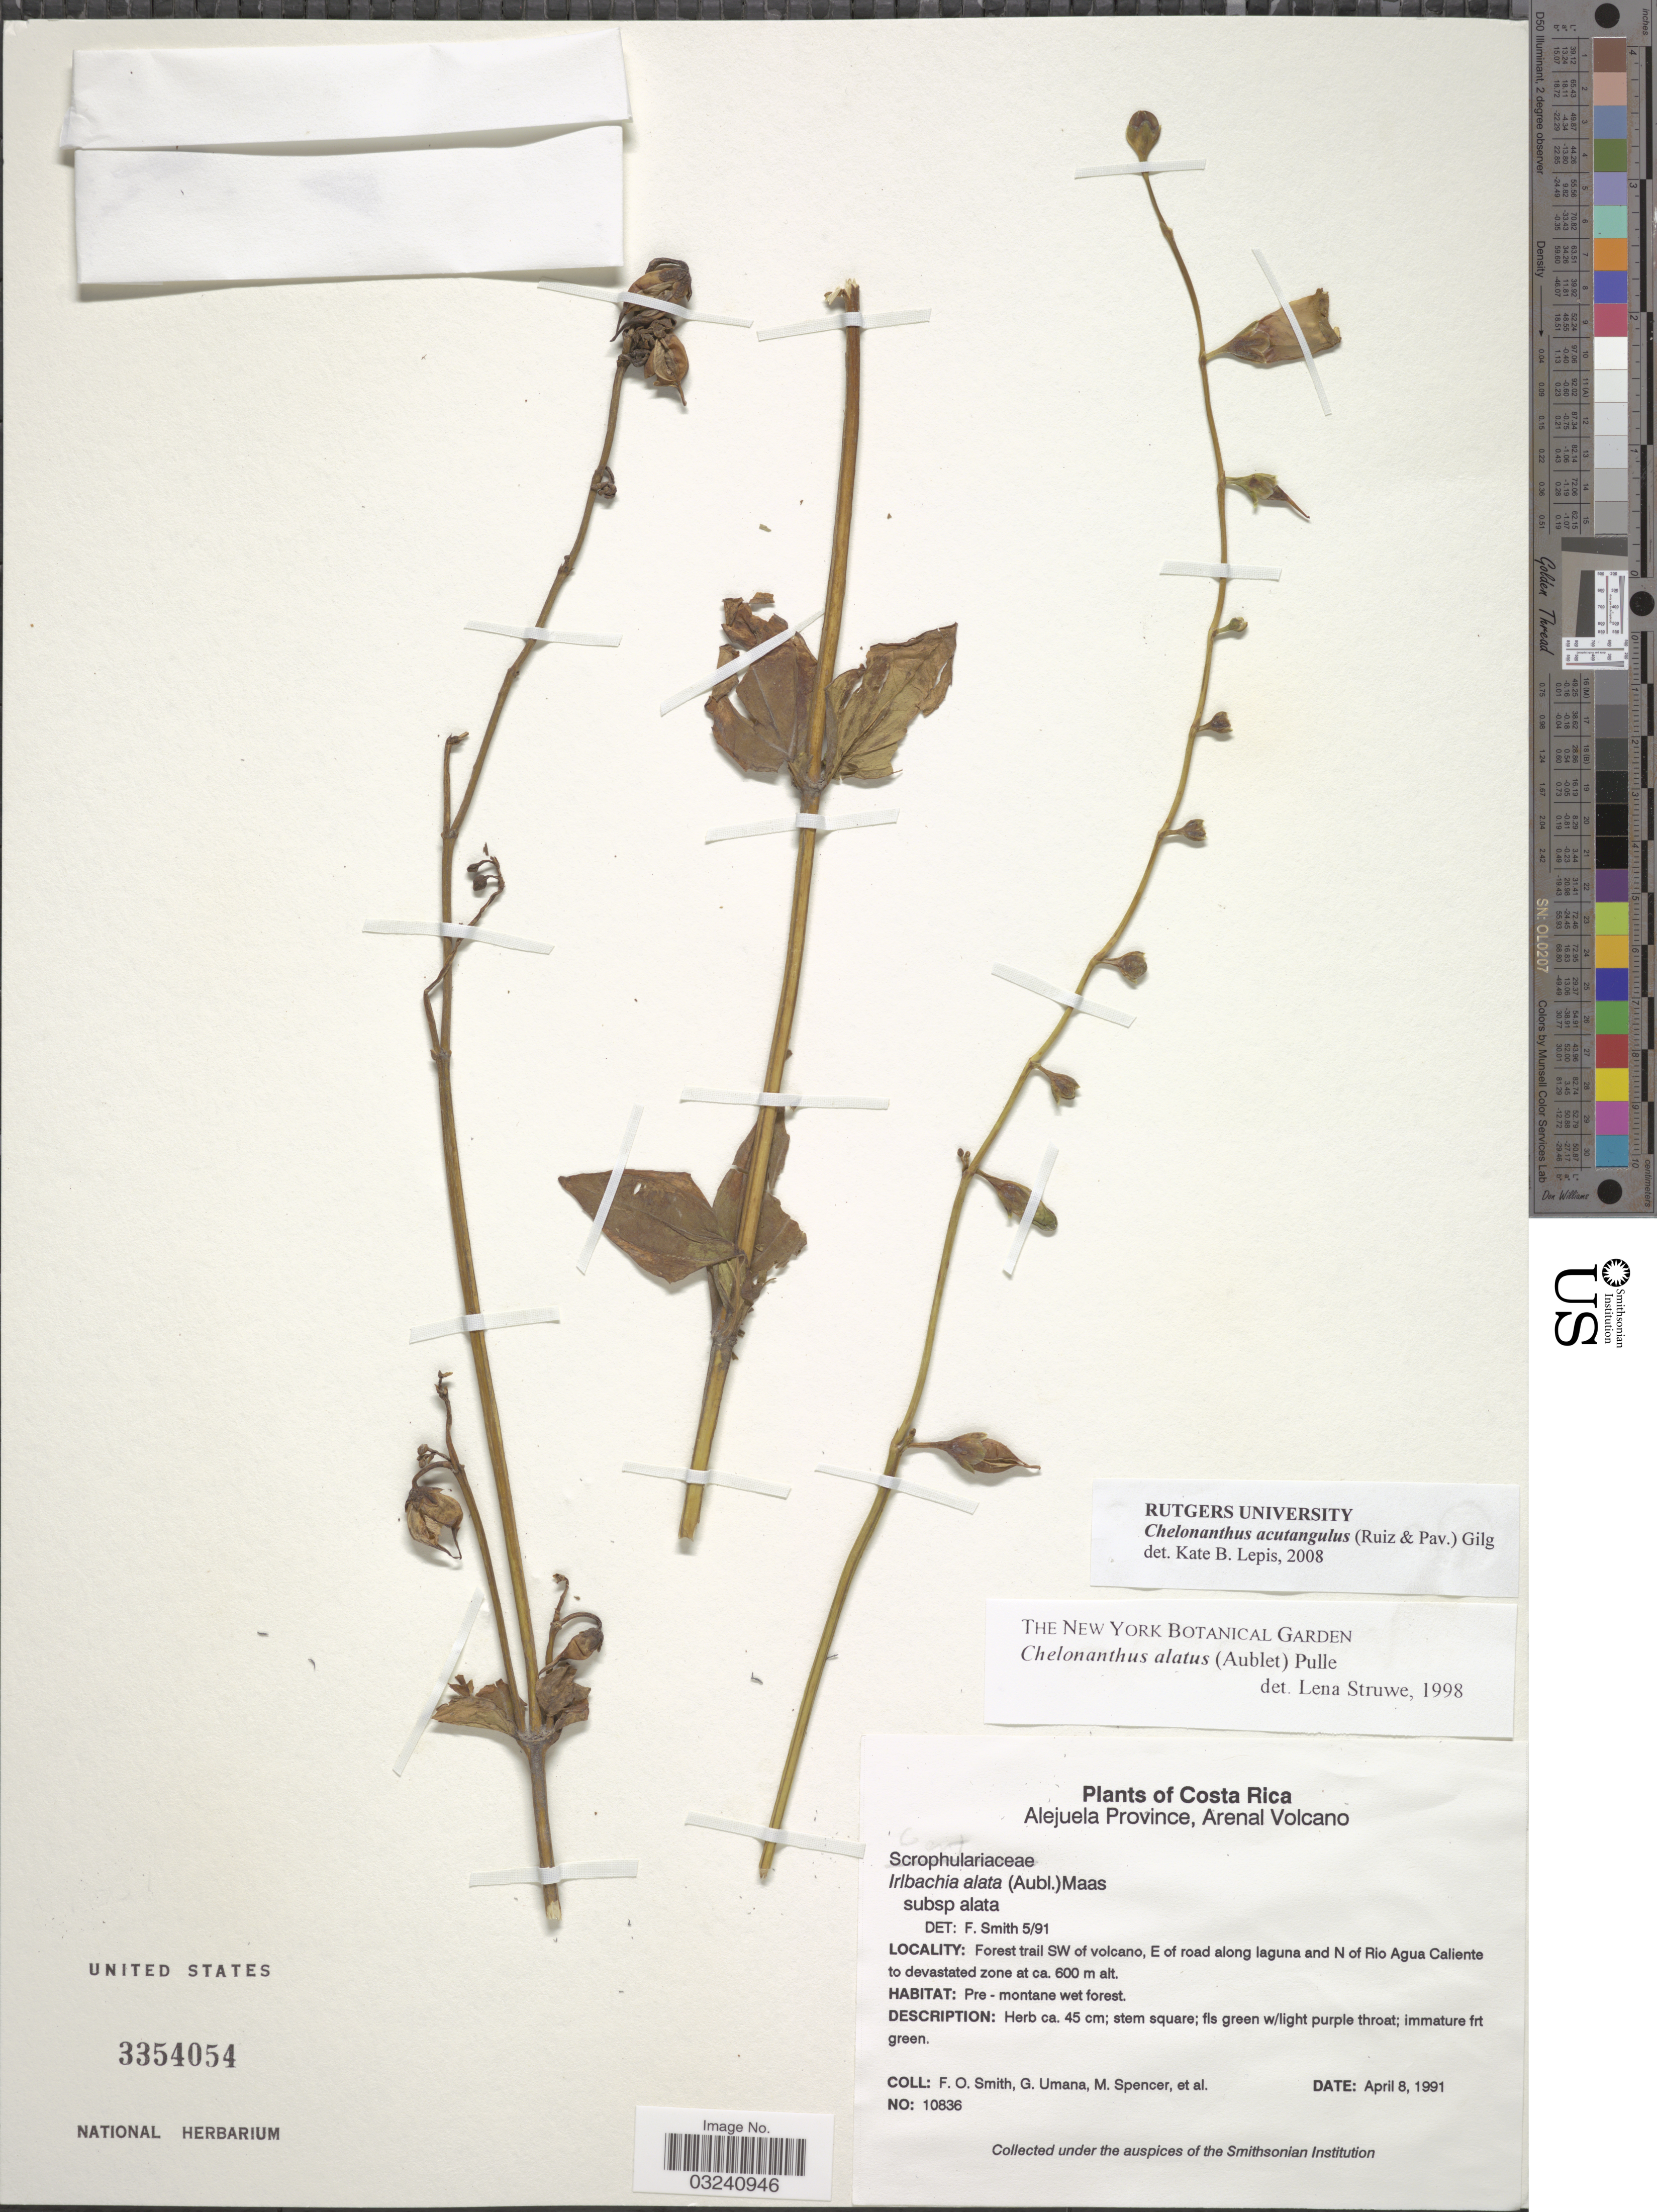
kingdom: Plantae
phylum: Tracheophyta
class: Magnoliopsida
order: Gentianales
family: Gentianaceae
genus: Chelonanthus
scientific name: Chelonanthus acutangulus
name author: (Ruiz & Pav.) Gilg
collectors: F. Smith, G. Umana, M. Spencer & et al.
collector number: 10836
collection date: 1991-04-08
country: Costa Rica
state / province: Alajuela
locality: Arenal Volcano. Forest trail SW of volcano, E of road along laguna and N of Rio Agua Caliente to devastated zone.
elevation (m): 600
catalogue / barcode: US 3354054